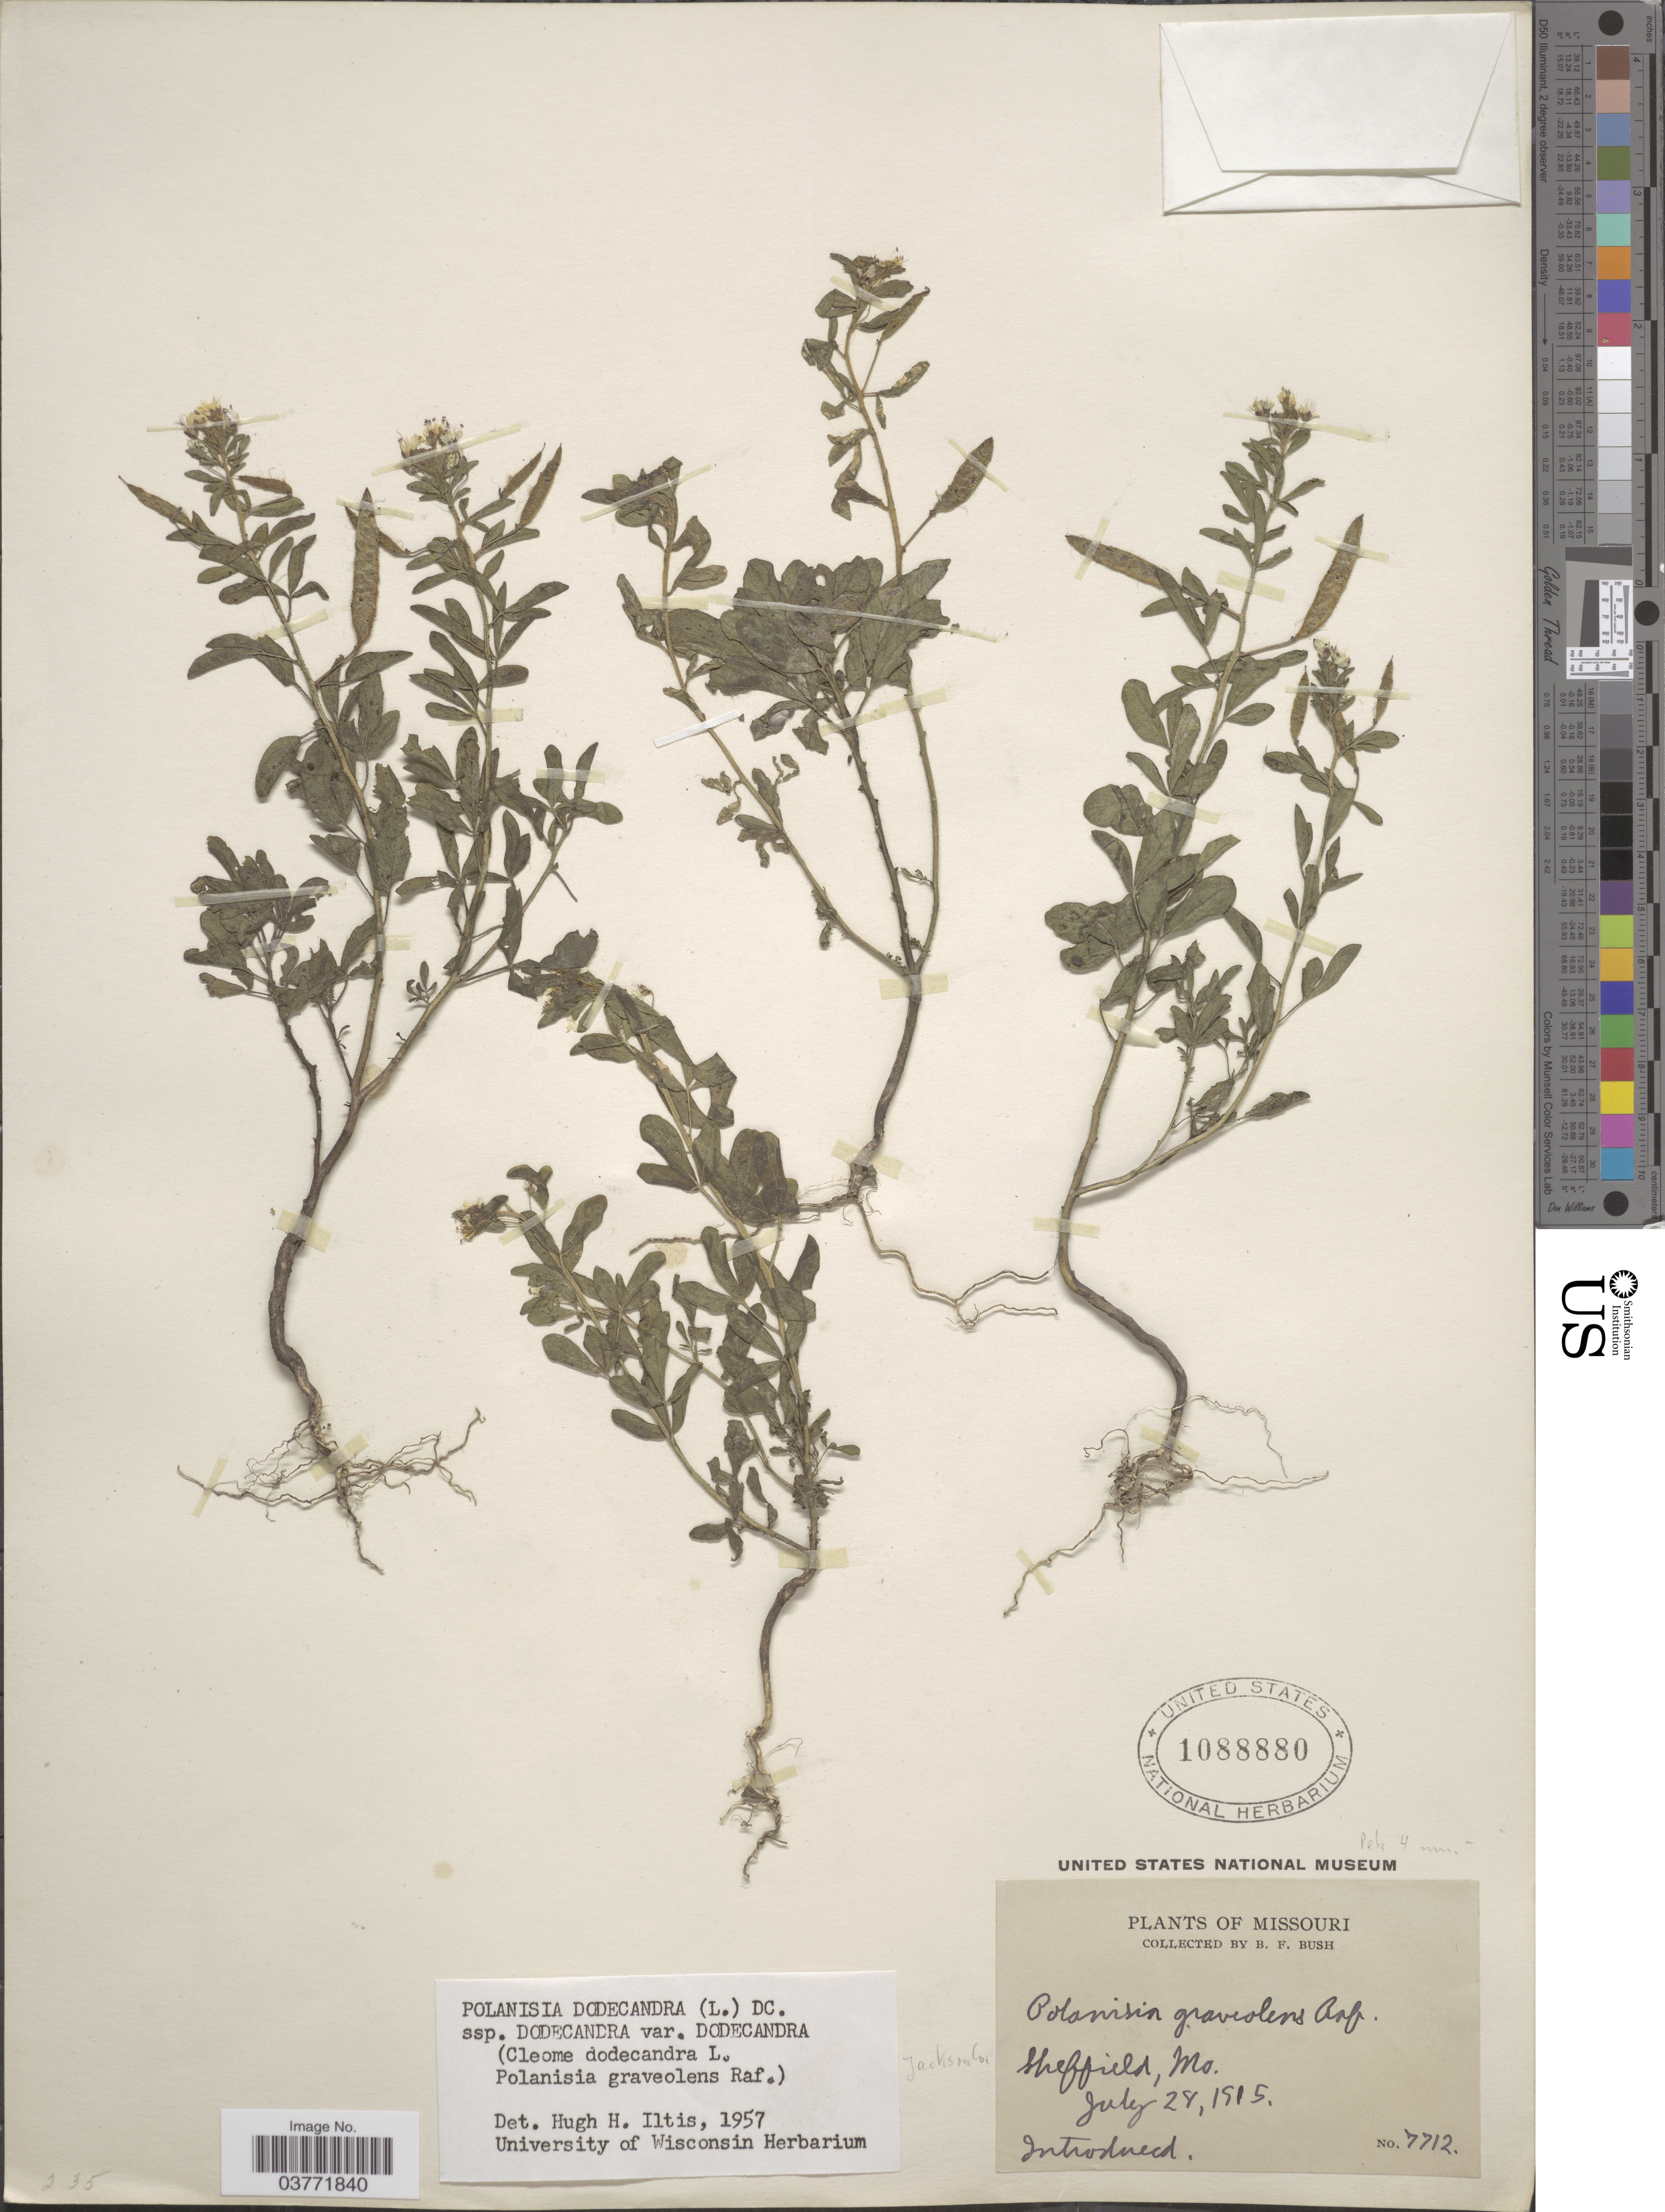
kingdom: Plantae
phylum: Tracheophyta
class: Magnoliopsida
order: Brassicales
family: Cleomaceae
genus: Polanisia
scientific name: Polanisia dodecandra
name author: (L.) DC.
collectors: B. F. Bush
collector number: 7712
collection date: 1915-07-28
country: United States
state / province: Missouri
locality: Sheffield. Jackson Co.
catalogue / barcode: US 1088880